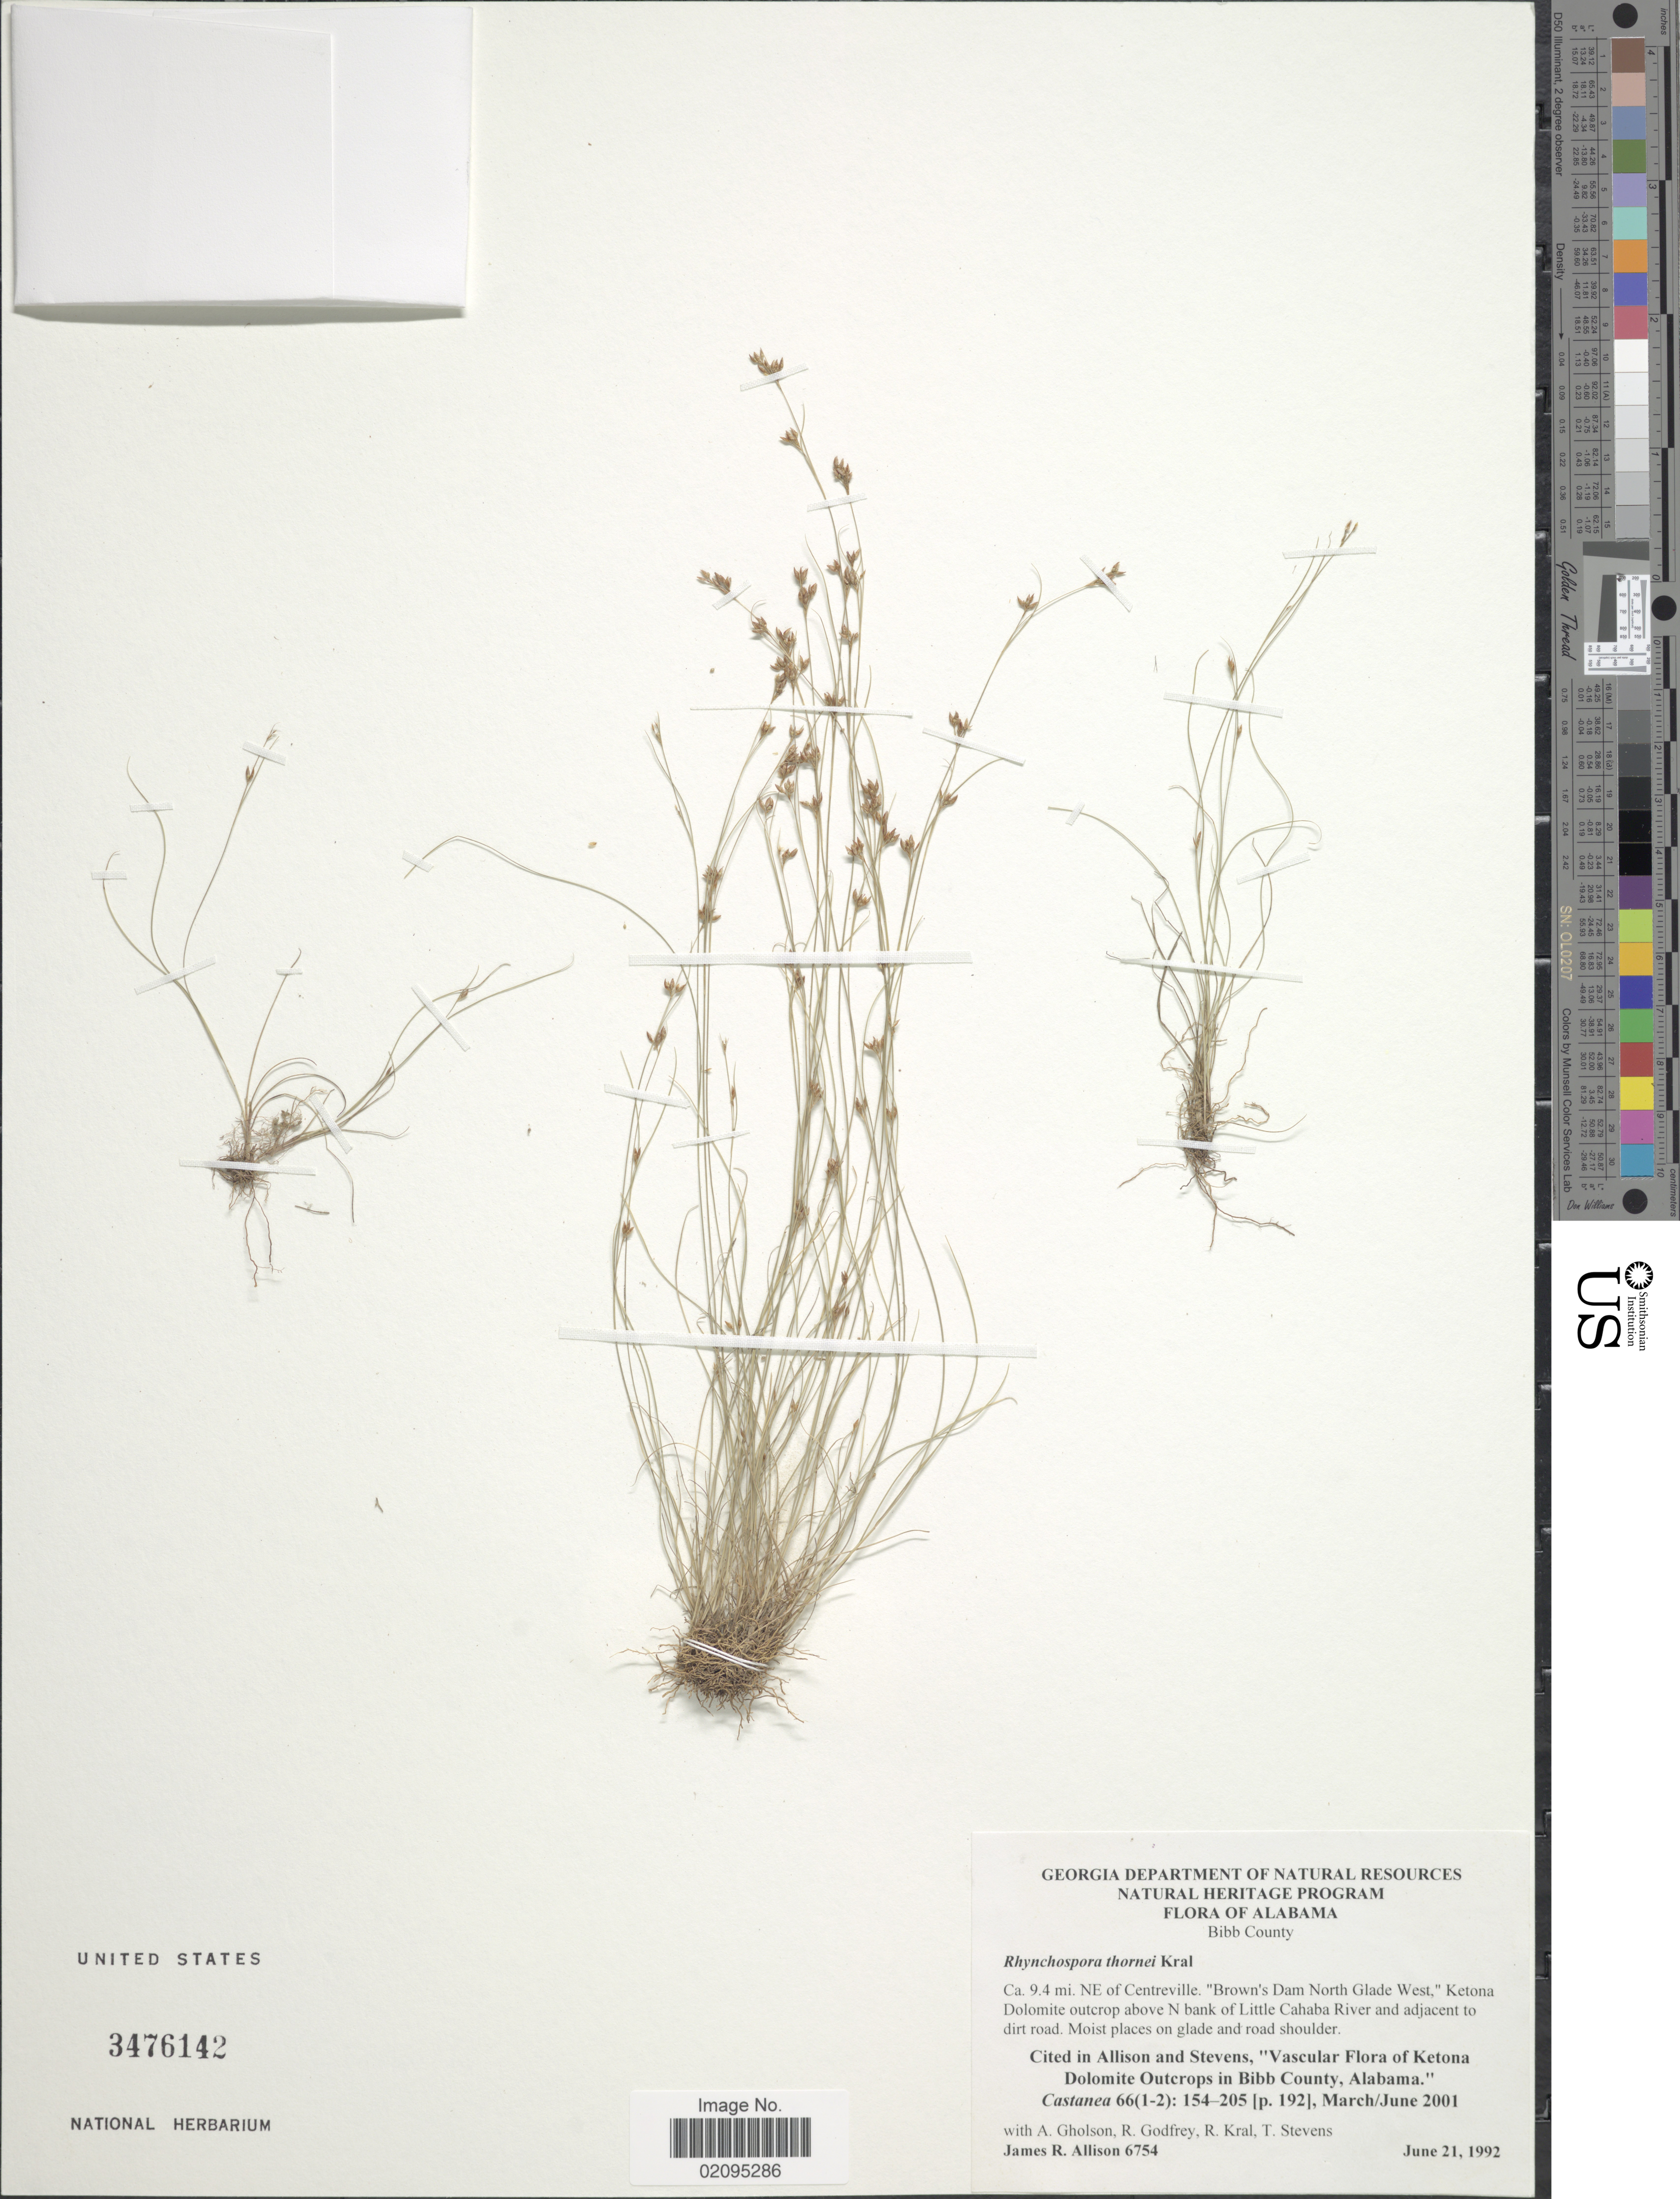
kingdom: Plantae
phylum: Tracheophyta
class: Liliopsida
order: Poales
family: Cyperaceae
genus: Rhynchospora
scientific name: Rhynchospora thornei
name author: Kral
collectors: J. R. Allison, A. Gholson, R. Godfrey, R. Kral & T. Stevens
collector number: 6754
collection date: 1992-06-21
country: United States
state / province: Alabama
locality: Bibb County, ca. 9.4 mi. NE of Centreville, Brown's Dam North Glade West, Ketona Dolomite outcrop above N bank of Little Cahaba River and adjacent to dirt road, moist places on glade and road shoulder.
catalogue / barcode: US 3476142